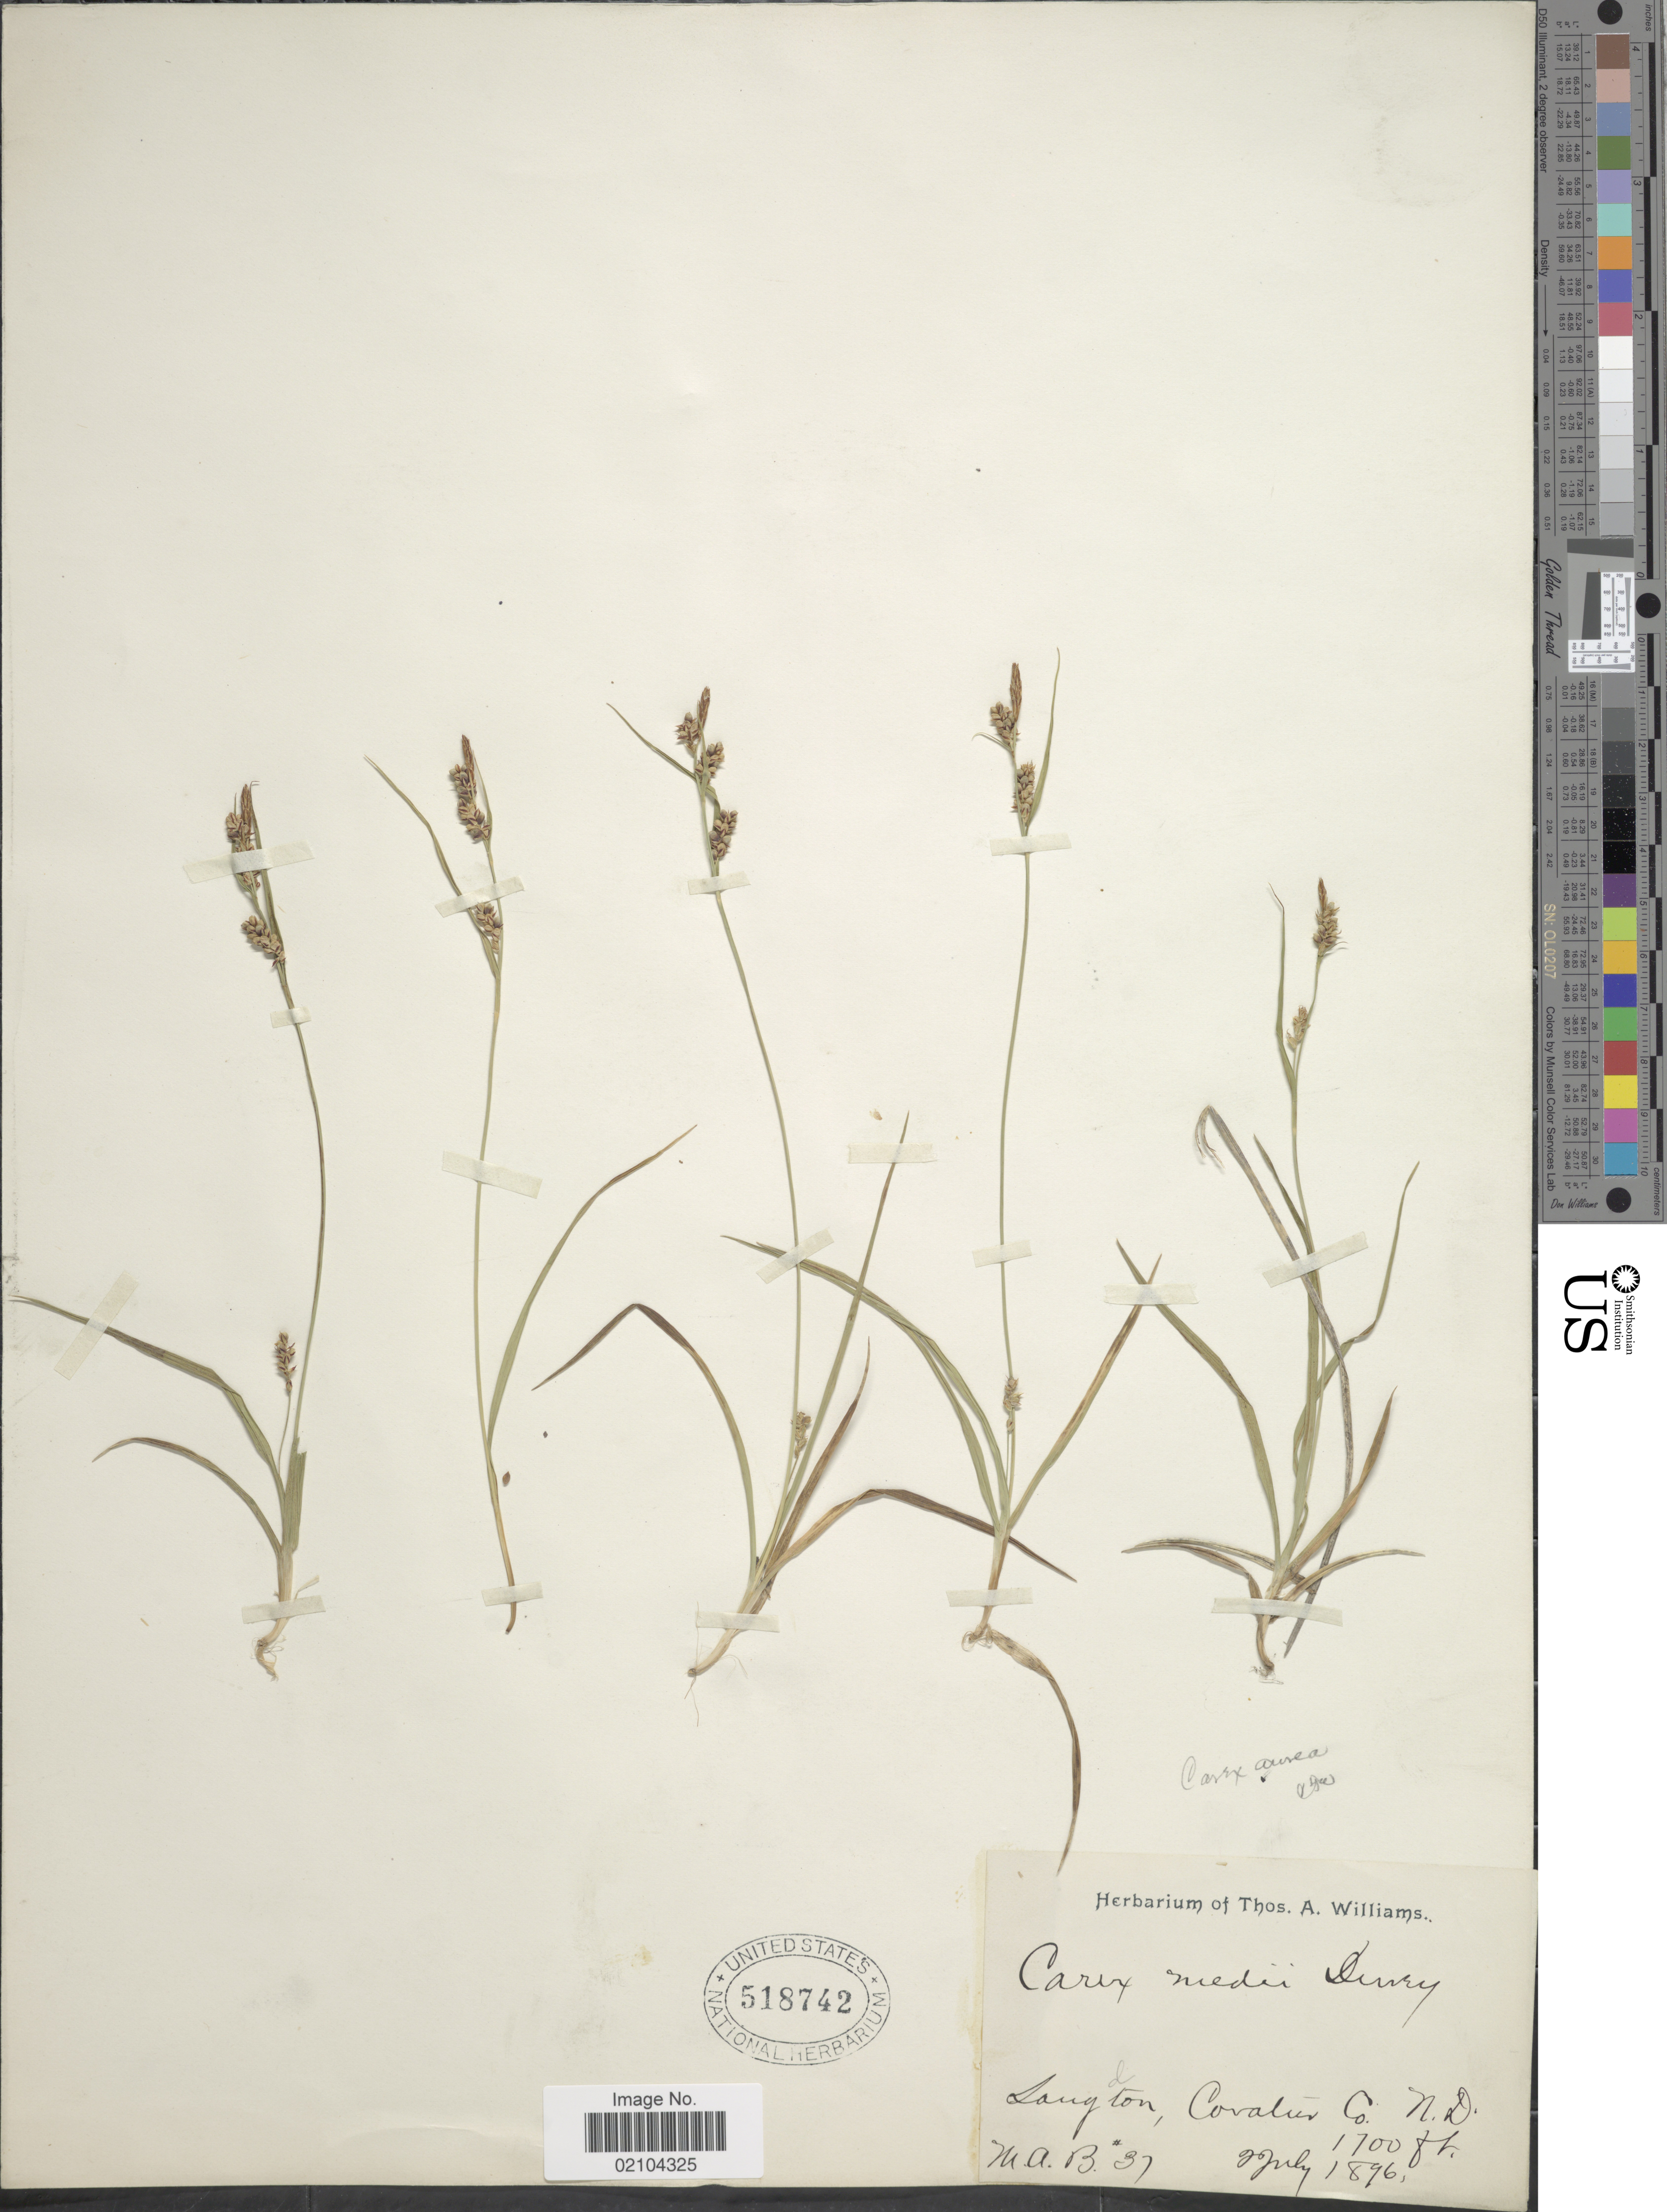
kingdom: Plantae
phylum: Tracheophyta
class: Liliopsida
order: Poales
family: Cyperaceae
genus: Carex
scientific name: Carex aurea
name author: Nutt.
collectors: M. A. B.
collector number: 37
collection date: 1896-07-02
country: United States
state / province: North Dakota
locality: Langdon, Covalier Co.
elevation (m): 518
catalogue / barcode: US 518742